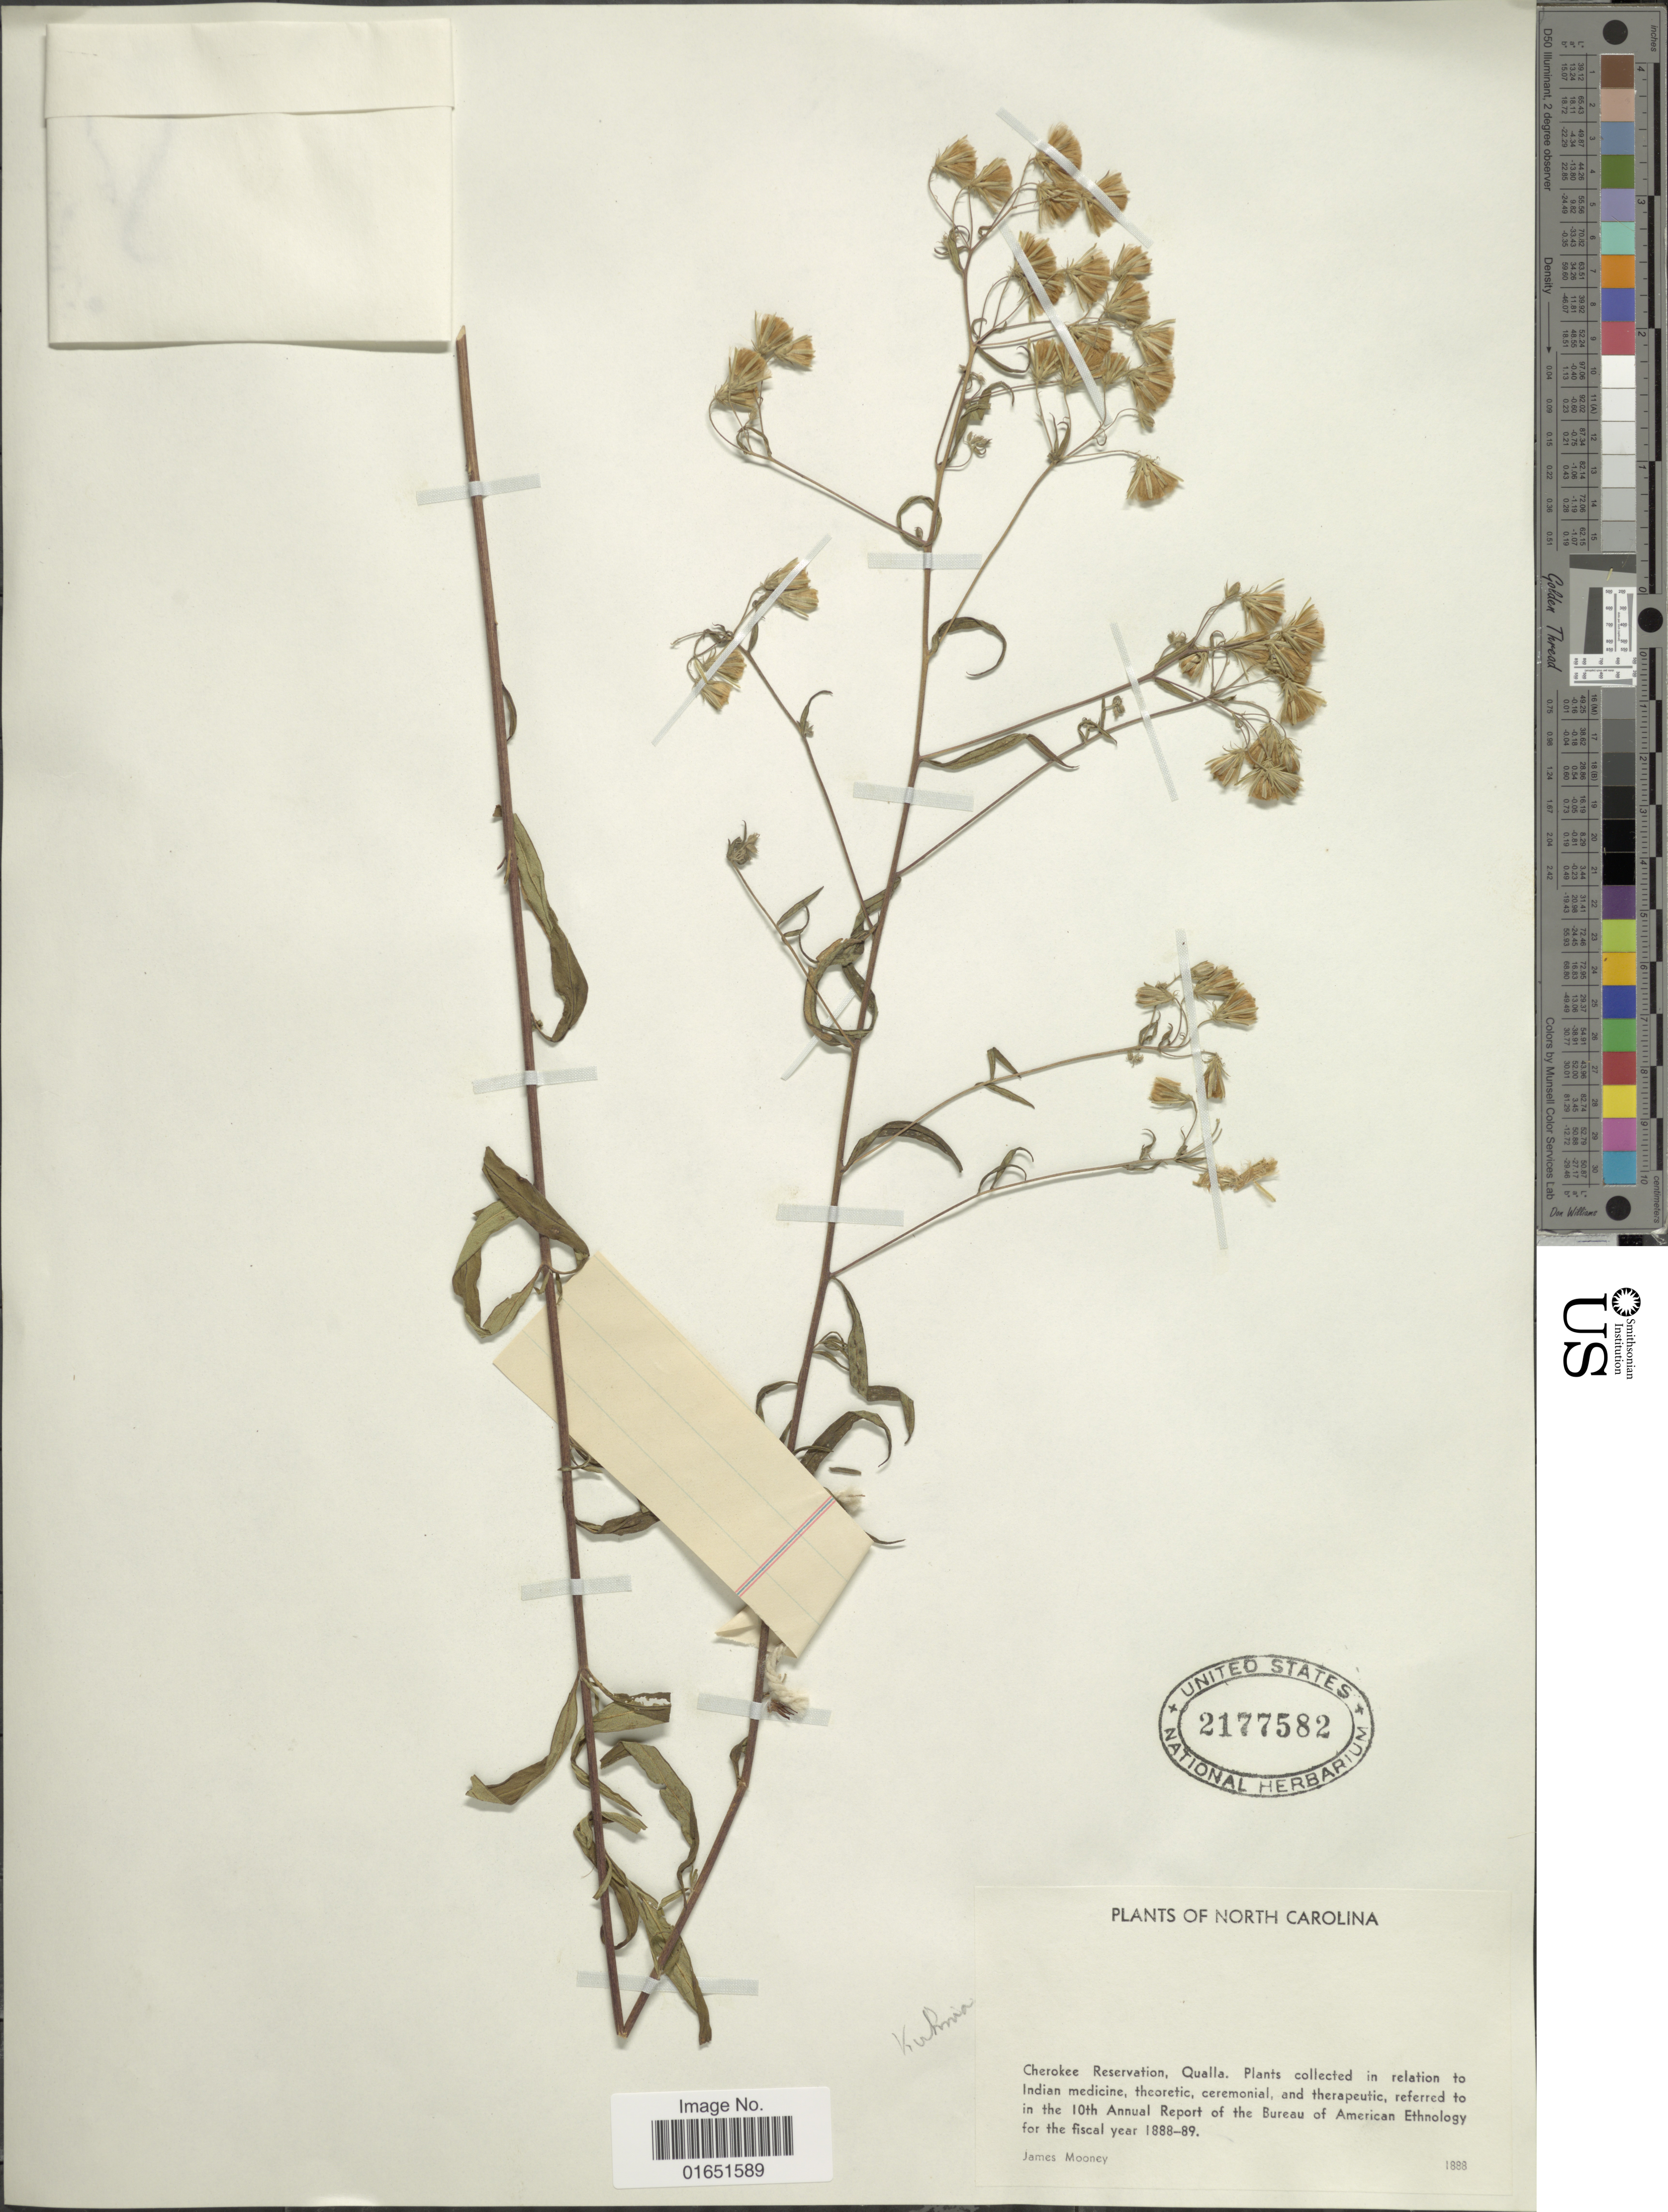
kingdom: Plantae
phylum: Tracheophyta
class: Magnoliopsida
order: Asterales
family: Asteraceae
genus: Brickellia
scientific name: Brickellia sp.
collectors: J. Mooney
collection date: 1888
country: United States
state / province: North Carolina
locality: Cherokee Reservation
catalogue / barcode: US 2177582